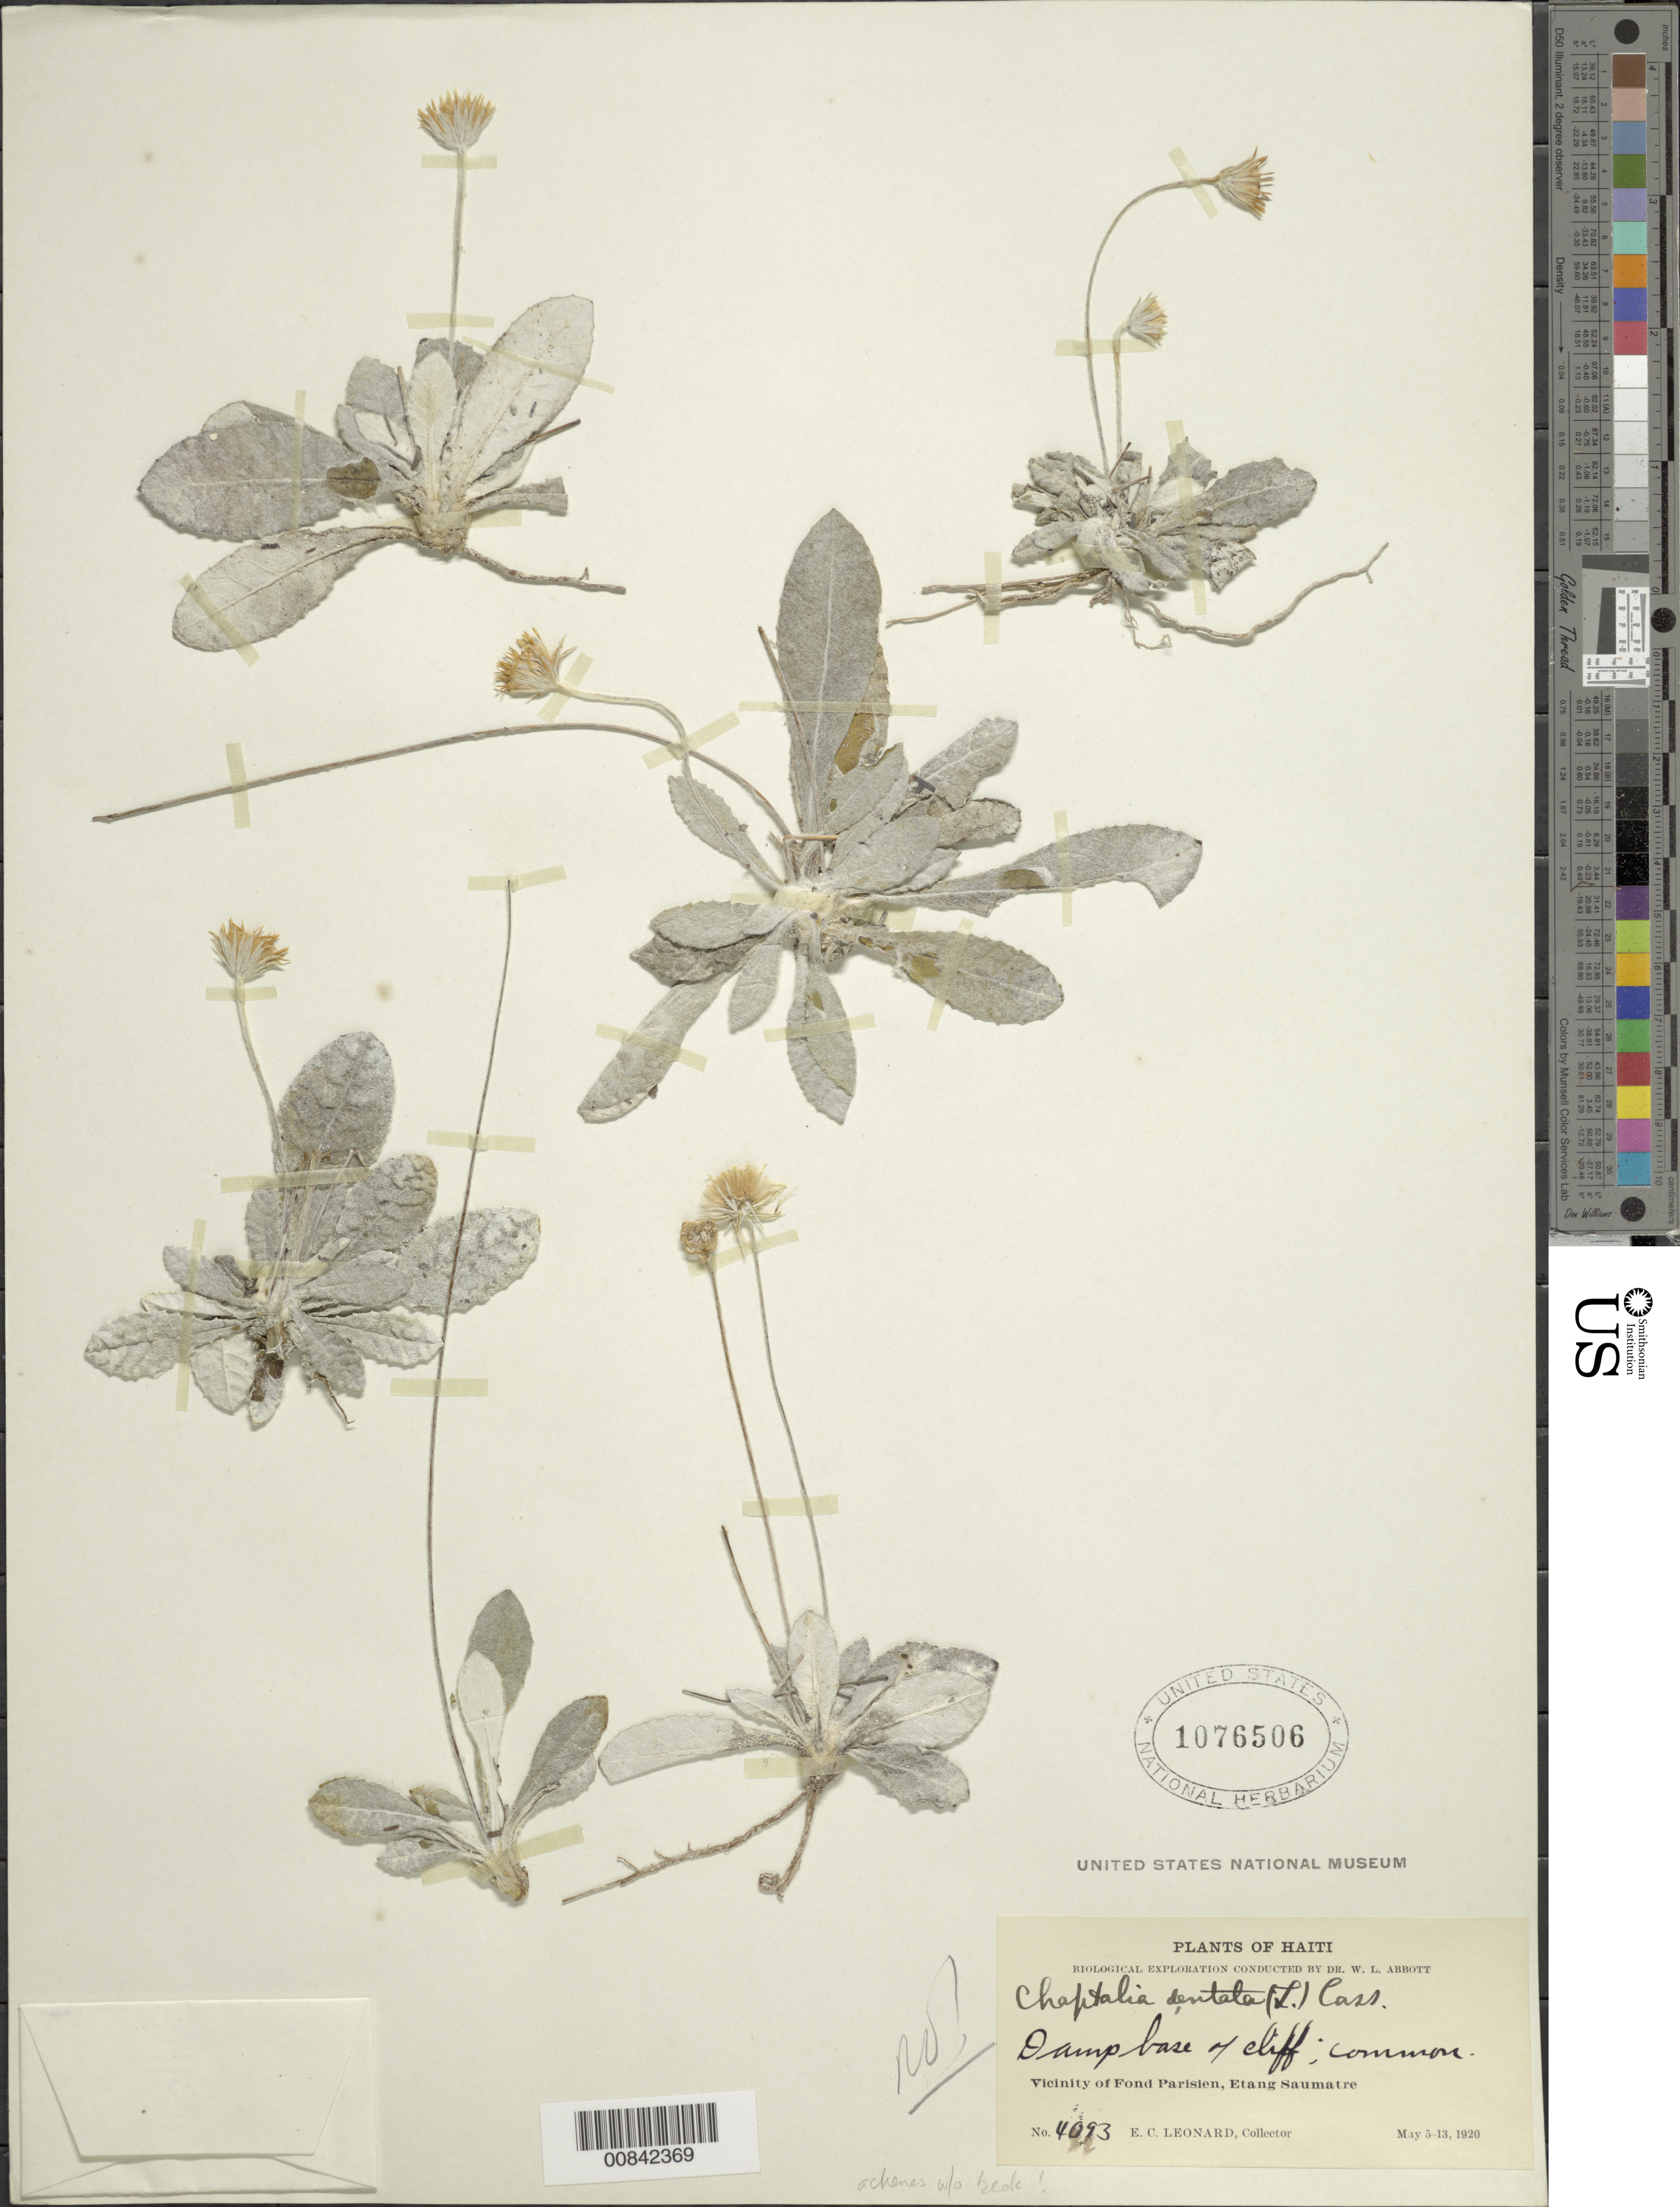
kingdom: Plantae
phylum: Tracheophyta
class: Magnoliopsida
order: Asterales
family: Asteraceae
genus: Chaptalia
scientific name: Chaptalia dentata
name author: (L.) Cass.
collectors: E. C. Leonard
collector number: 4093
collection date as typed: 05 May 1920 to 13 May 1920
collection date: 1920-05-05/1920-05-13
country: Haiti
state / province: Ouest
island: Hispaniola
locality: Vicinity of Fond Parisien, Etang Saumatre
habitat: Damp base of cliff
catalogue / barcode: US 1076506